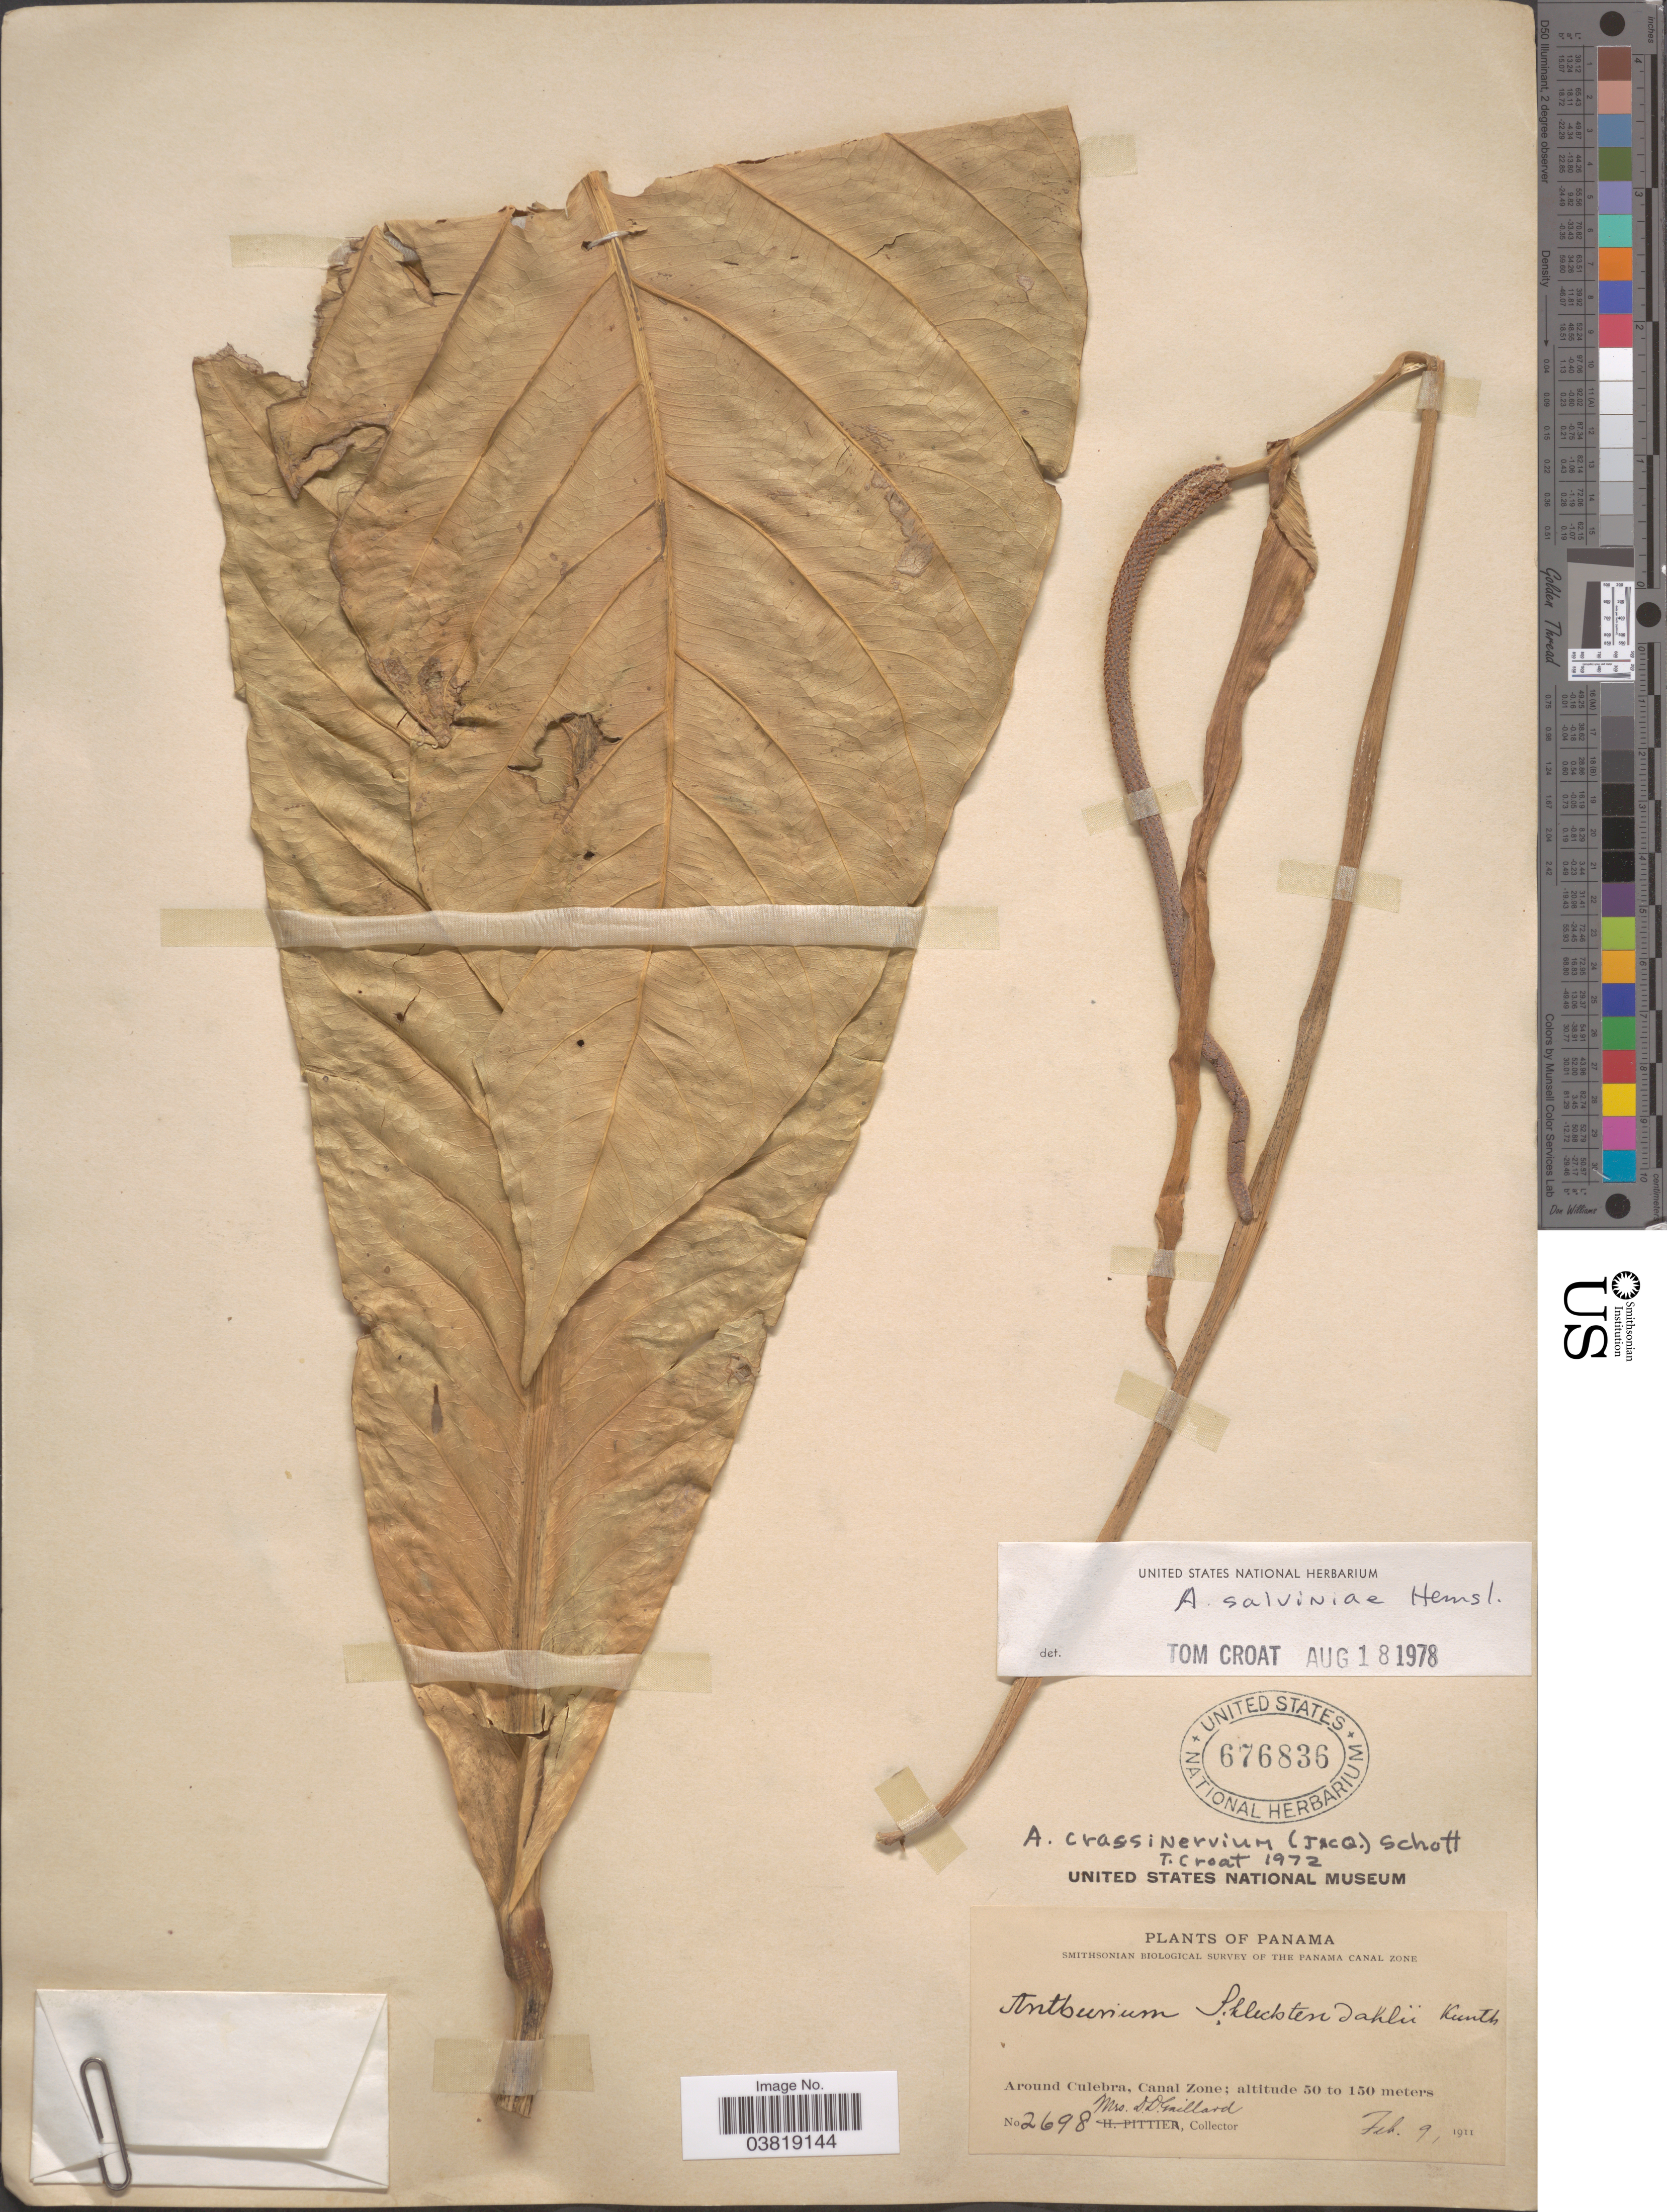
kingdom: Plantae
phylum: Tracheophyta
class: Liliopsida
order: Alismatales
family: Araceae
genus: Anthurium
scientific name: Anthurium salvinii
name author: Hemsl.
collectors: D. Gaillard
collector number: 2698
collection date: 1911-02-09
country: Panama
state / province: Colón / Panamá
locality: The Panama Canal Zone. Around Culebra, Canal Zone.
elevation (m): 50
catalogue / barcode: US 676836